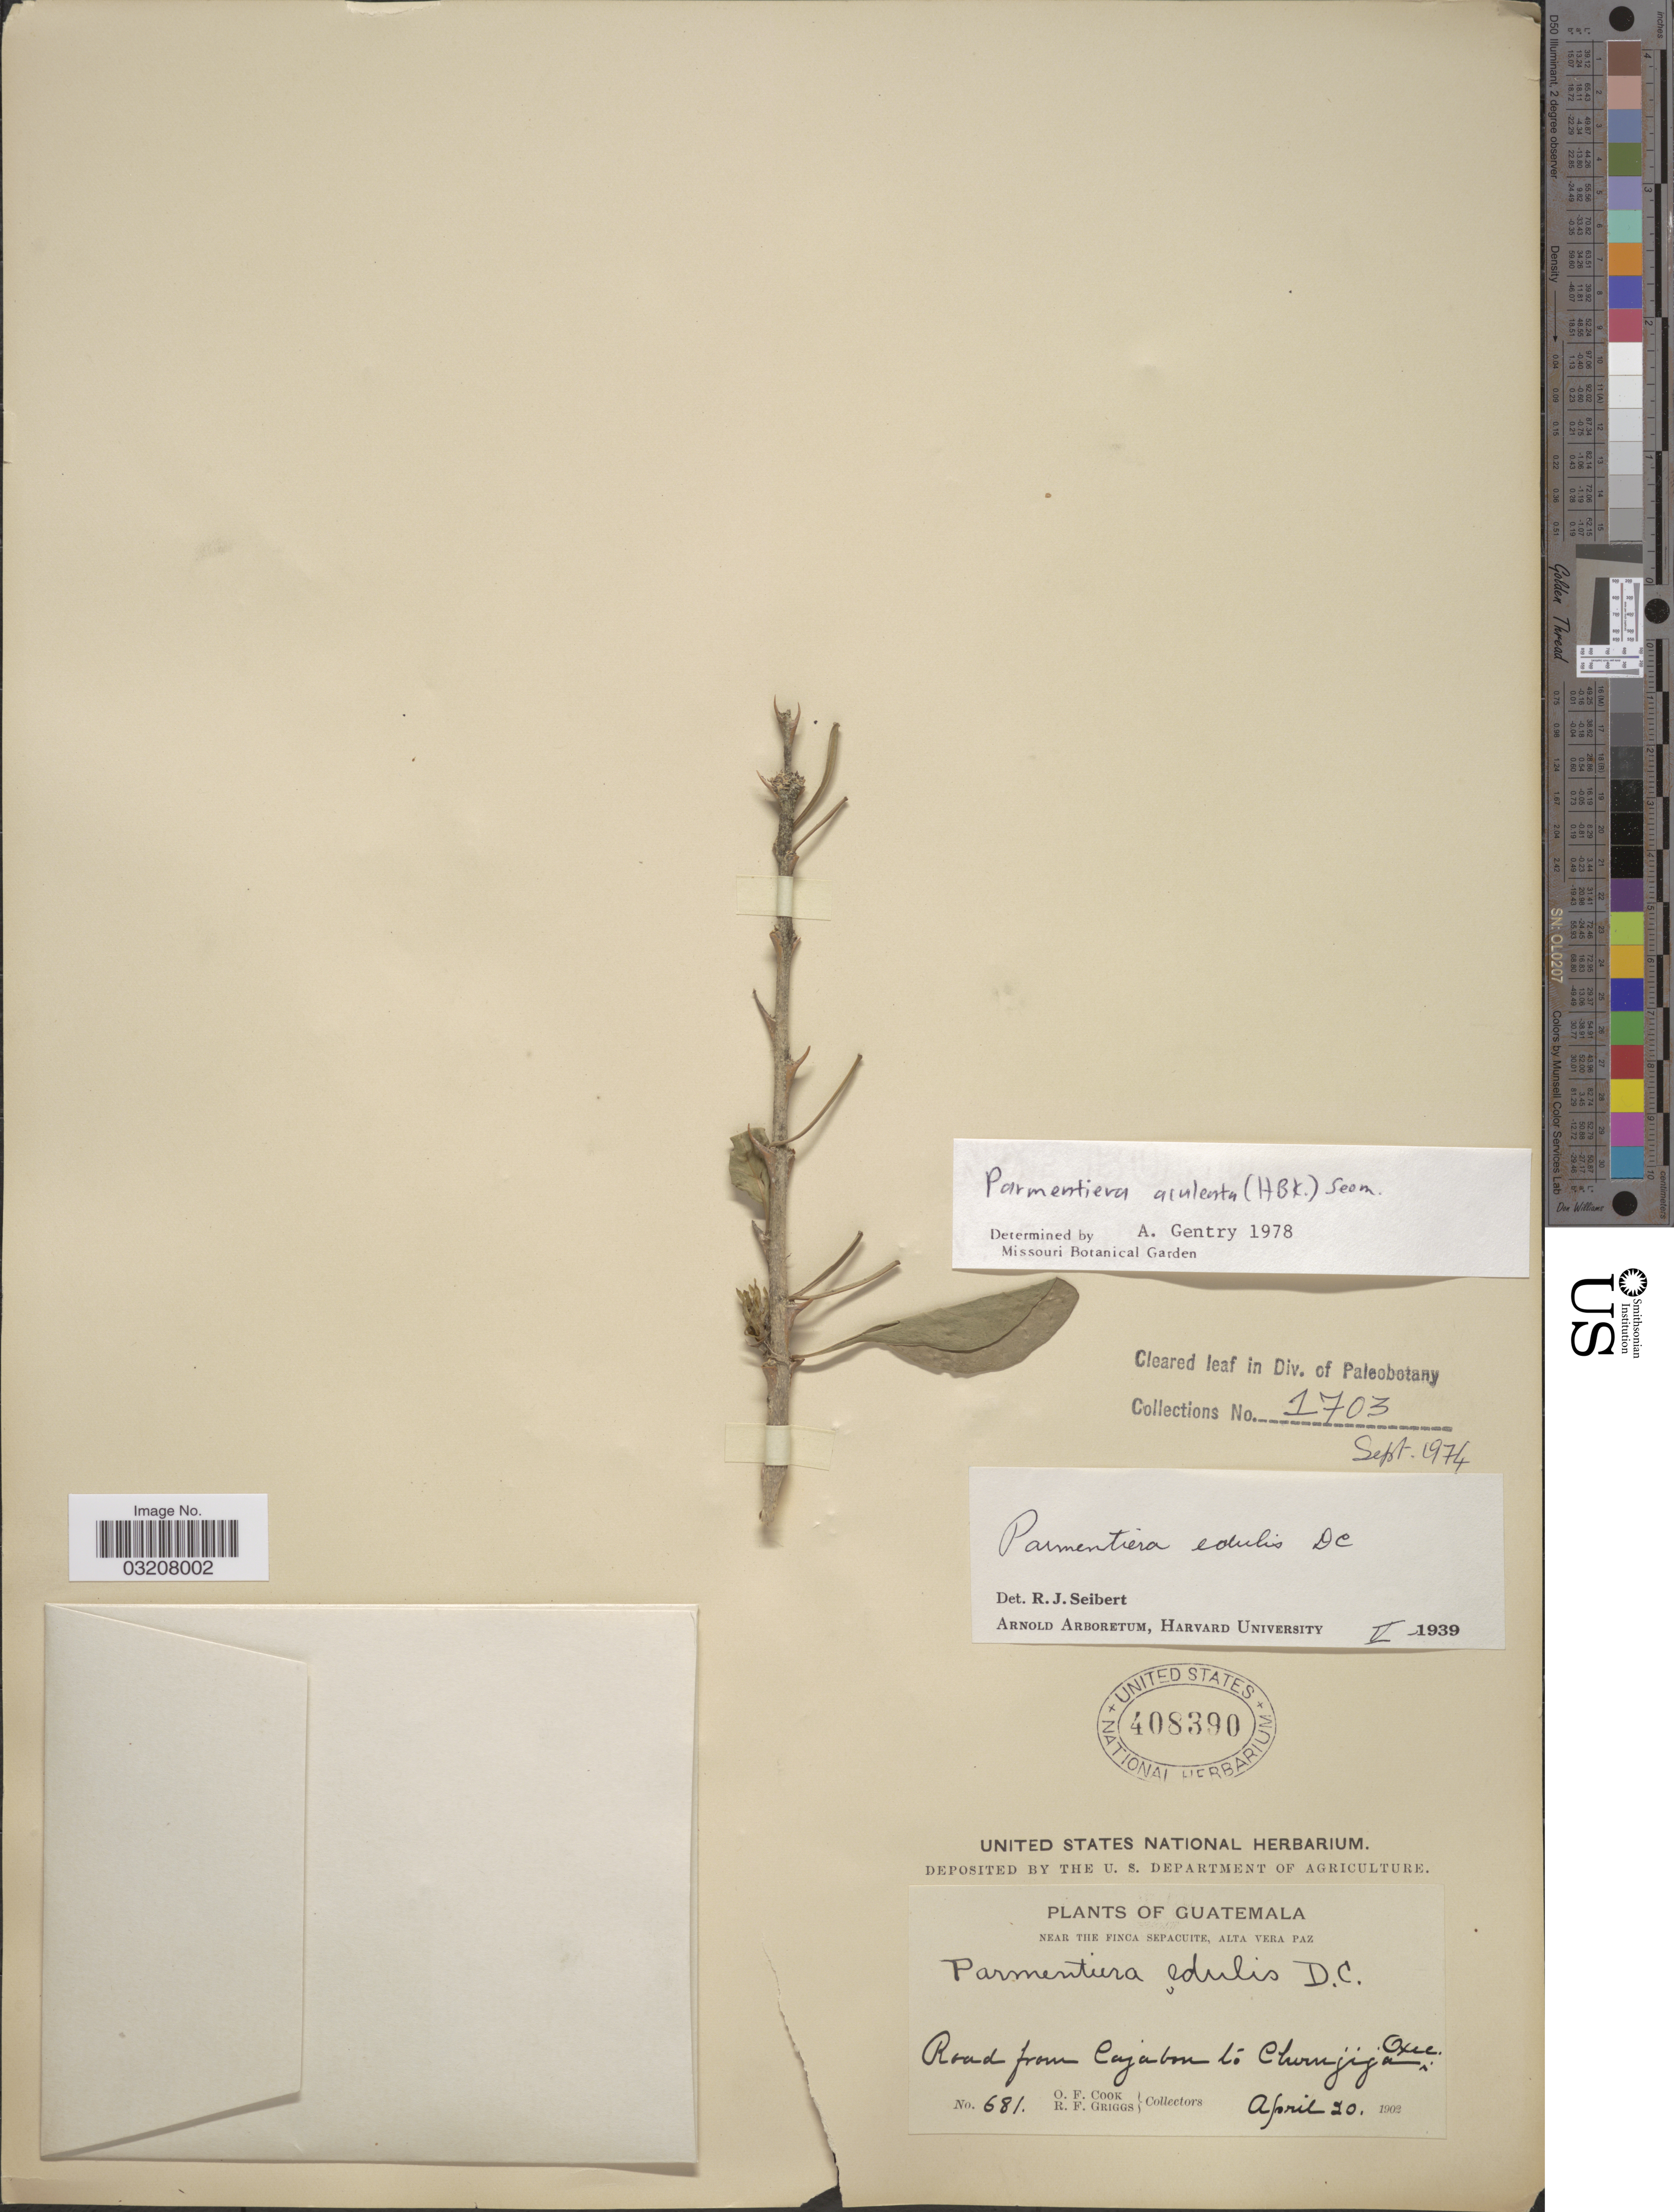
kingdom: Plantae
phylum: Tracheophyta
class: Magnoliopsida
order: Lamiales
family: Bignoniaceae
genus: Parmentiera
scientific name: Parmentiera aculeata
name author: (Kunth) Seem.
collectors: O. F. Cook & R. F. Griggs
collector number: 681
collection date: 1902-04-20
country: Guatemala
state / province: Alta Verapaz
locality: Near the Finca Sepacuite. Road from Cajabon to Churujija Oxec.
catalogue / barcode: US 408390